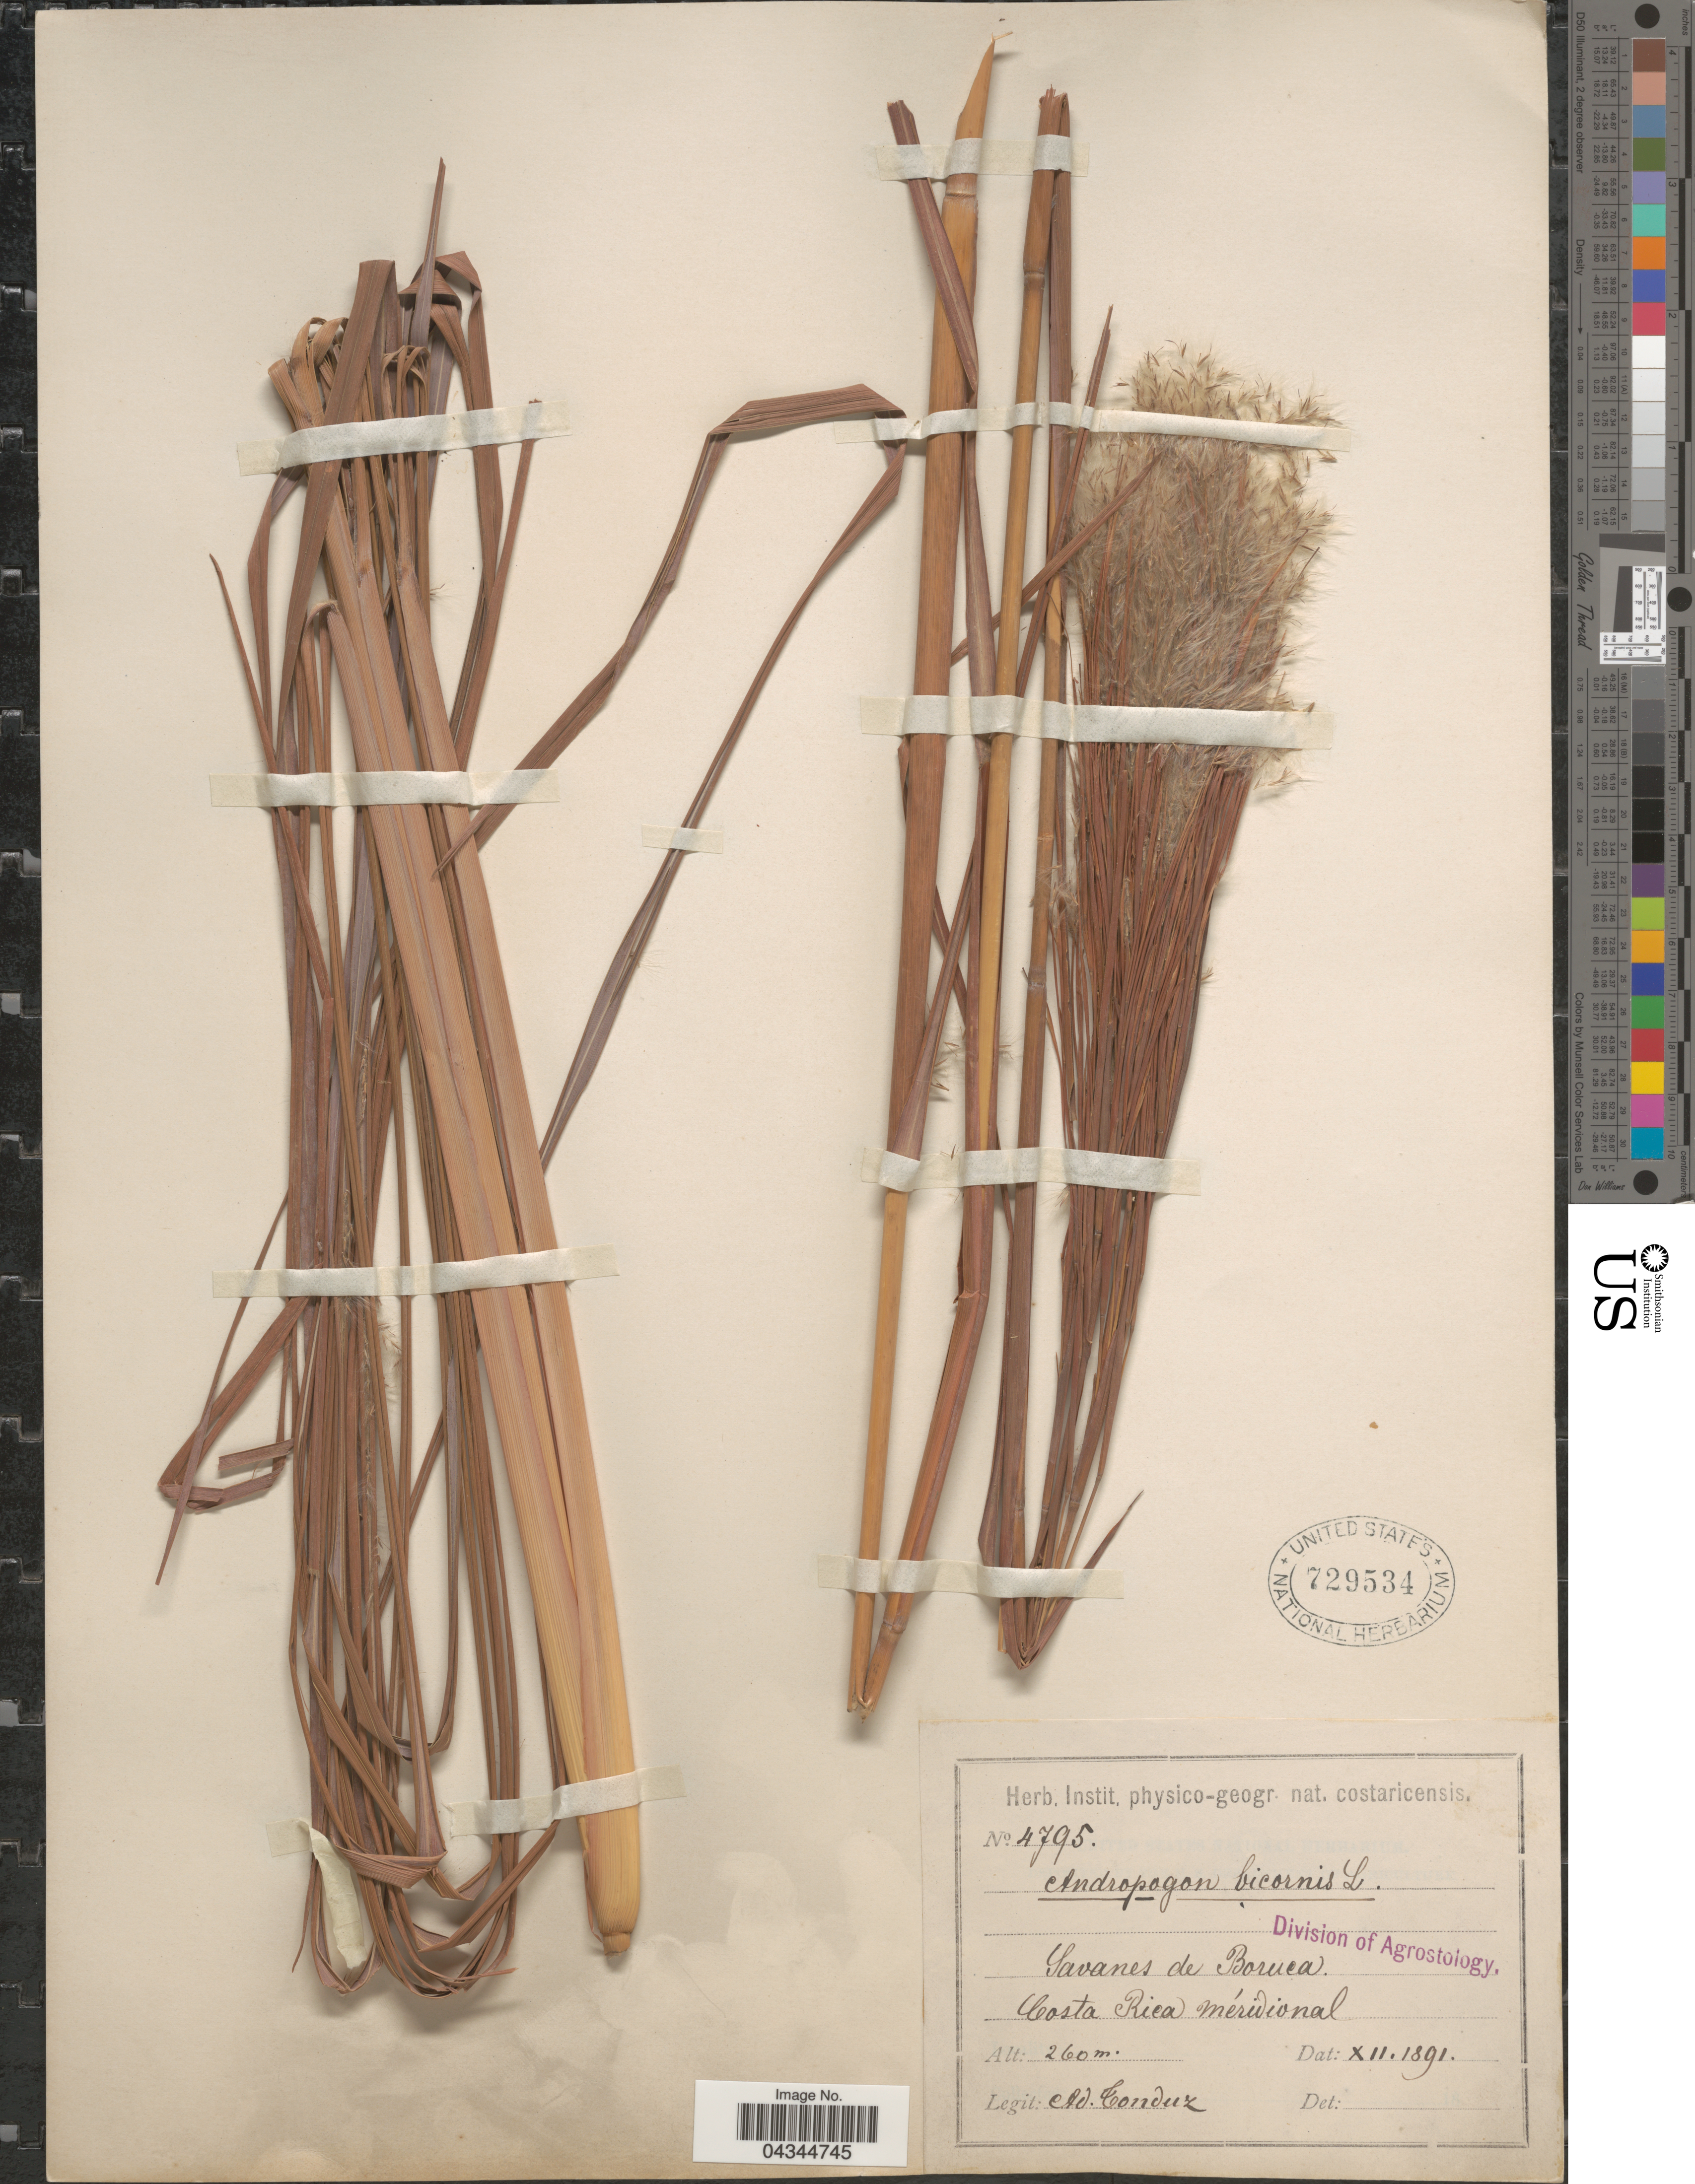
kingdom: Plantae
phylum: Tracheophyta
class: Liliopsida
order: Poales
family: Poaceae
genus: Andropogon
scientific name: Andropogon bicornis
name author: L.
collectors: A. Tonduz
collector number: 4795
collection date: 1891-12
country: Costa Rica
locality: Savanes de Boruca. Costa Rica méridional.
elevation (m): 260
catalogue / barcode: US 729534